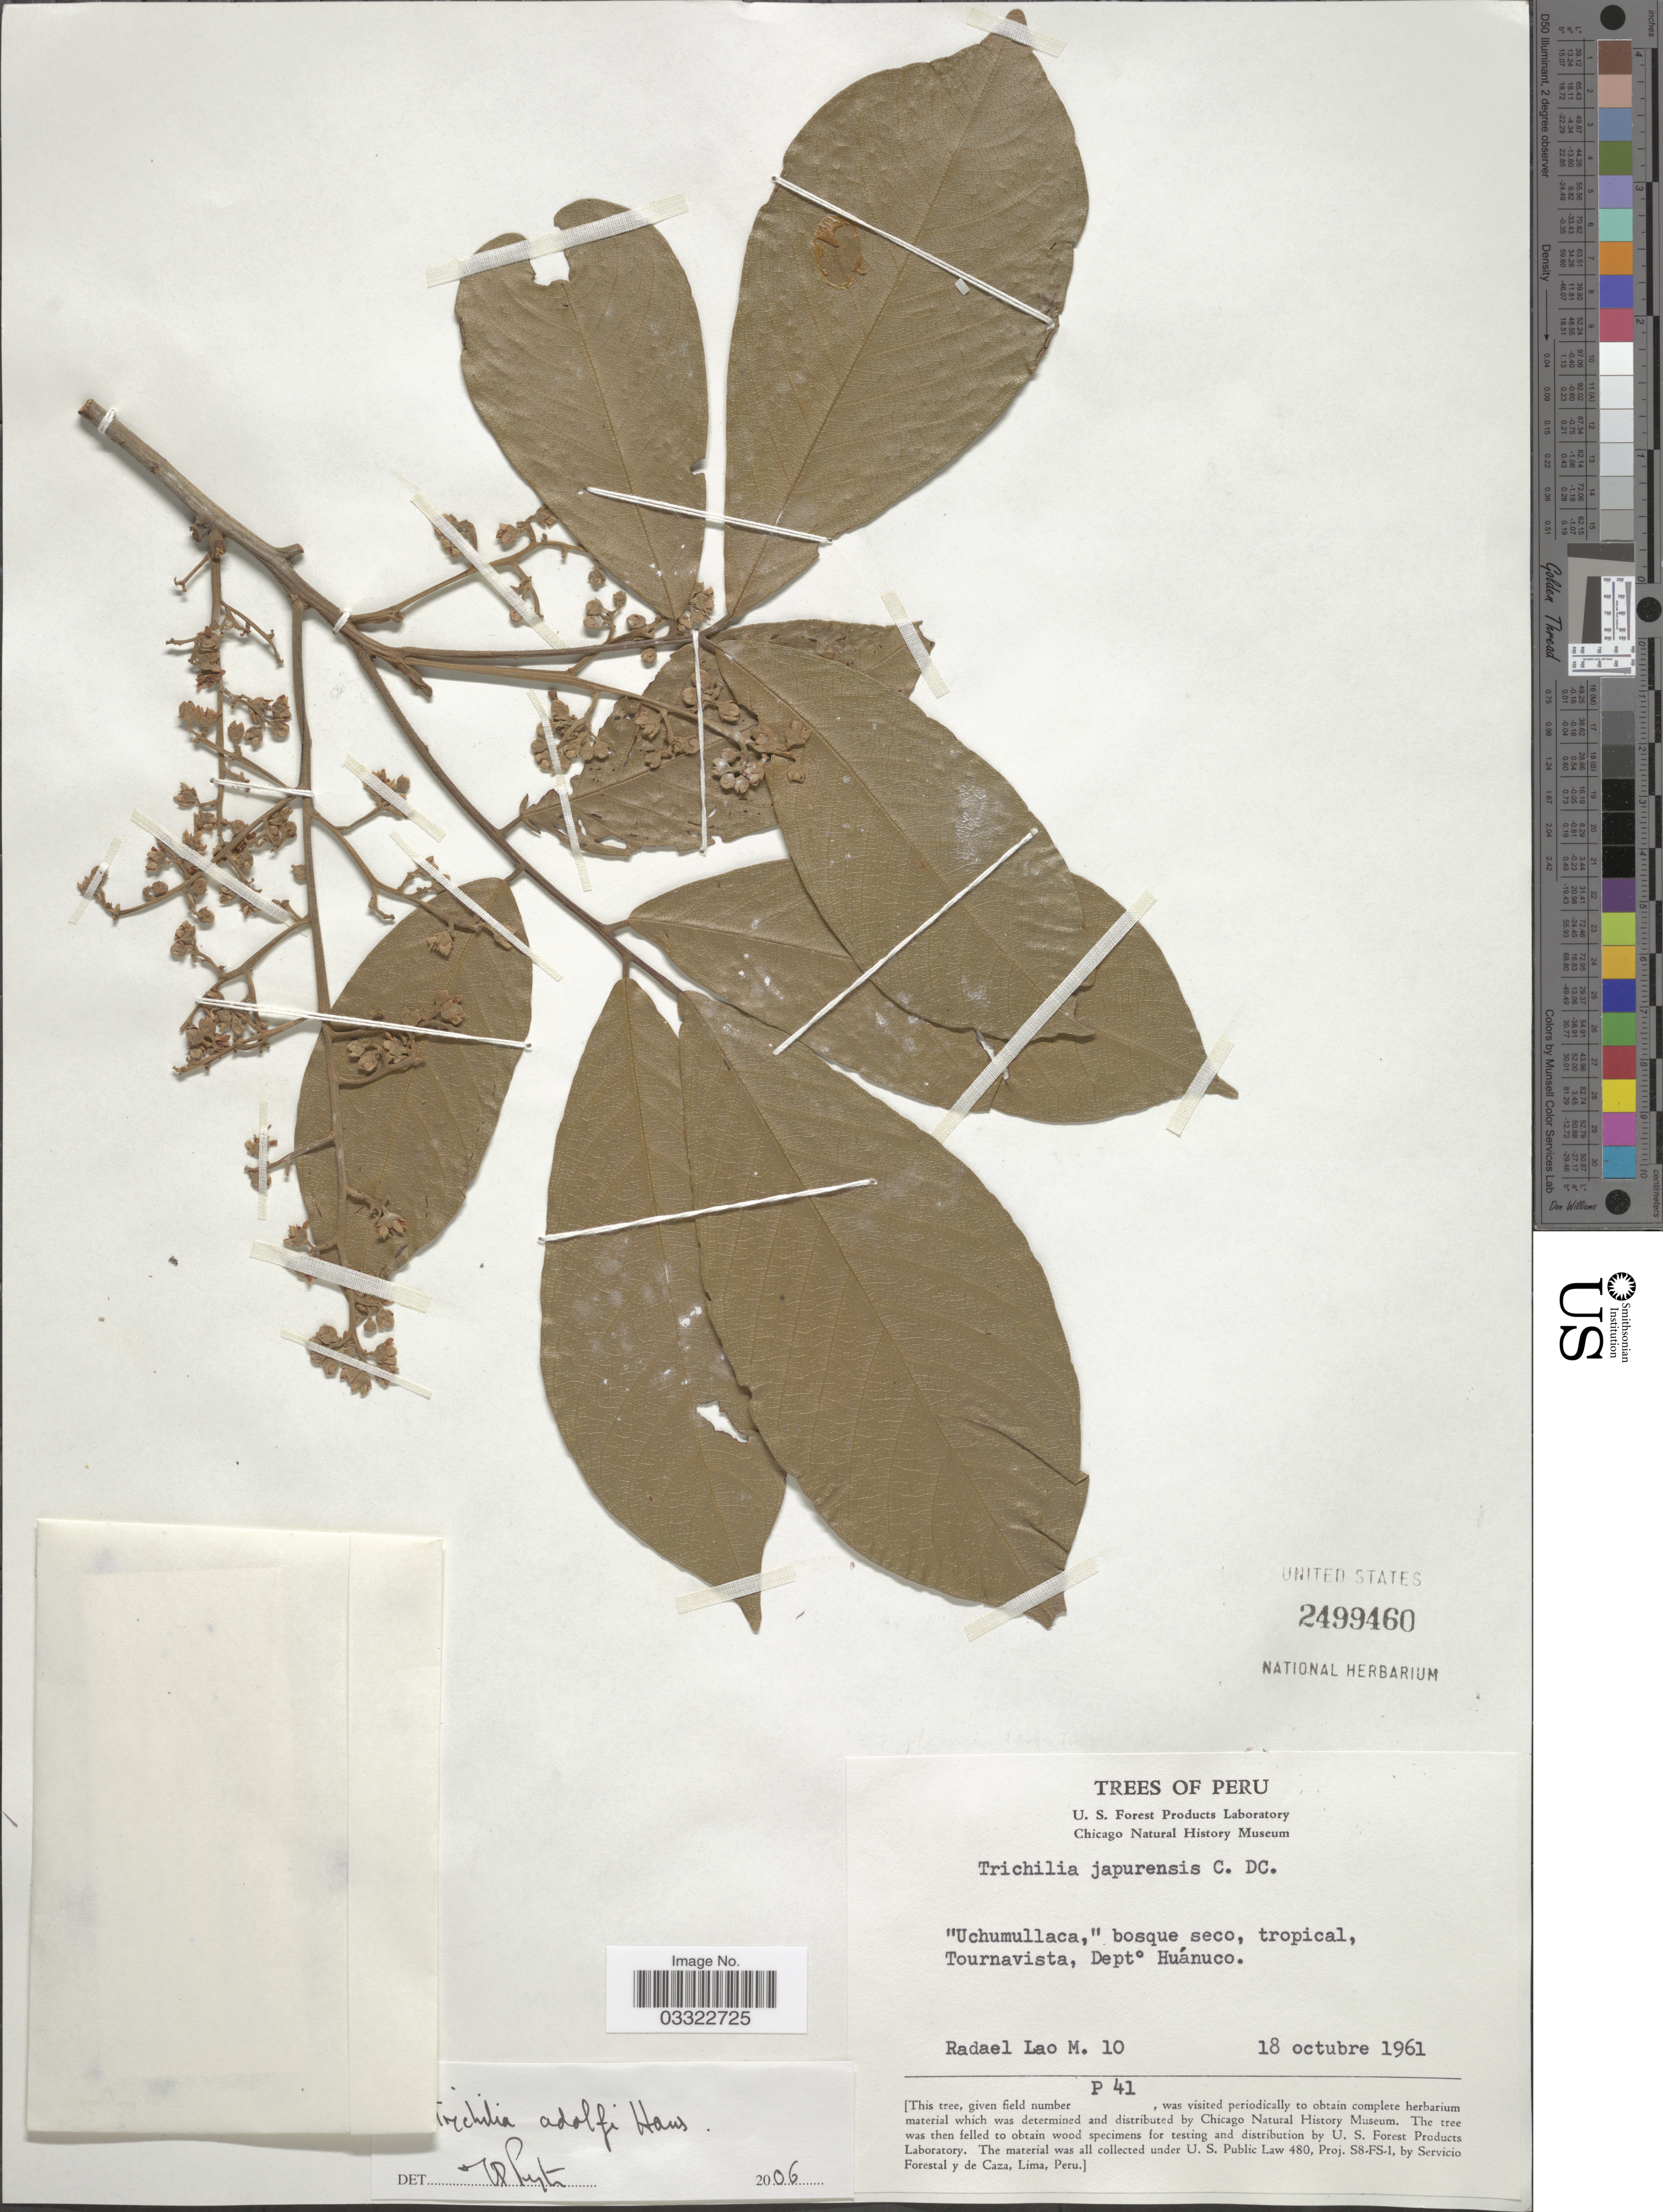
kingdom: Plantae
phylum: Tracheophyta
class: Magnoliopsida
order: Sapindales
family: Meliaceae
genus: Trichilia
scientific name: Trichilia adolfi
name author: Harms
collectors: R. Lao M.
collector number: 10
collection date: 1961-10-18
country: Peru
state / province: Huánuco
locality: Bosque seco, tropical Tournavista, Depto Huánuco.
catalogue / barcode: US 2499460